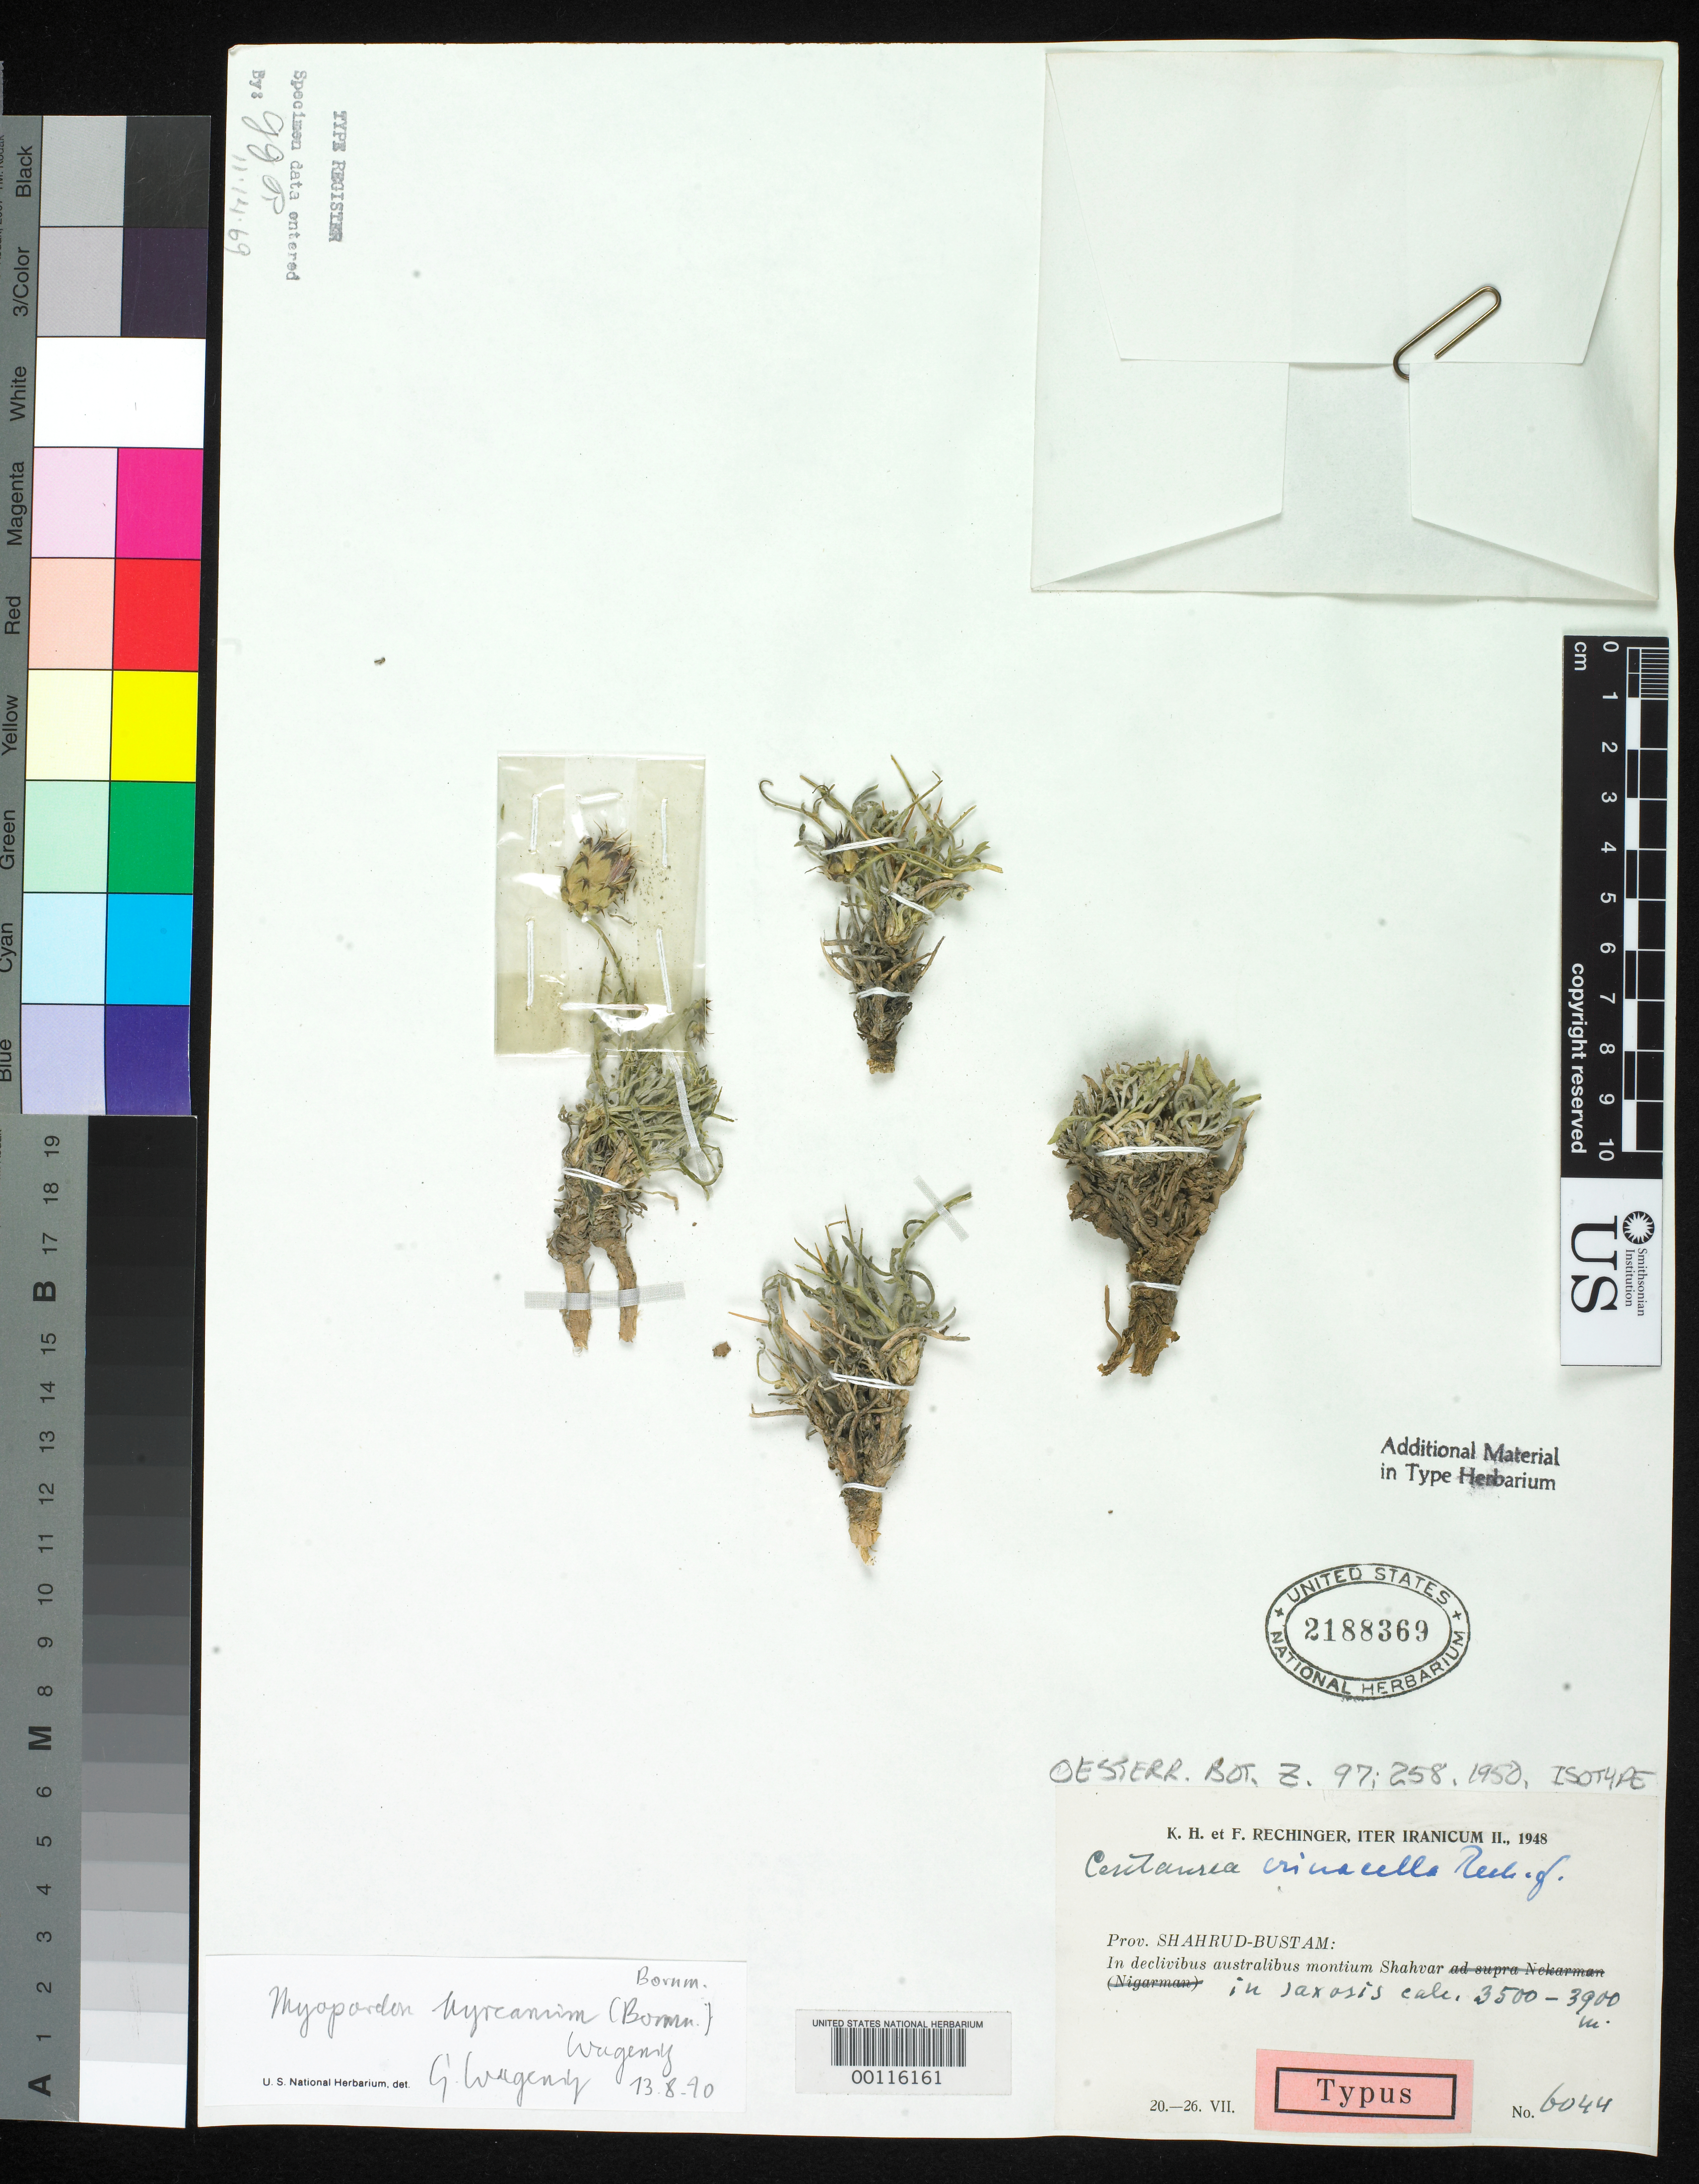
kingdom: Plantae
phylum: Tracheophyta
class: Magnoliopsida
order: Asterales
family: Asteraceae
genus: Centaurea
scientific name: Centaurea erinacella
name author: Rech. f.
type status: Isotype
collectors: K. H. Rechinger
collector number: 6044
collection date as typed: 20 Jul 1948 to 26 Jul 1948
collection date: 1948-07-20/1948-07-26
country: Iran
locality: In declivibus australibus Montium Shahvar, Shahrud-Bustam. [On the southern slope of Mount Shahvar, Shahrud-Bustam]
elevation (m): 3500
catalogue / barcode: US 2188369